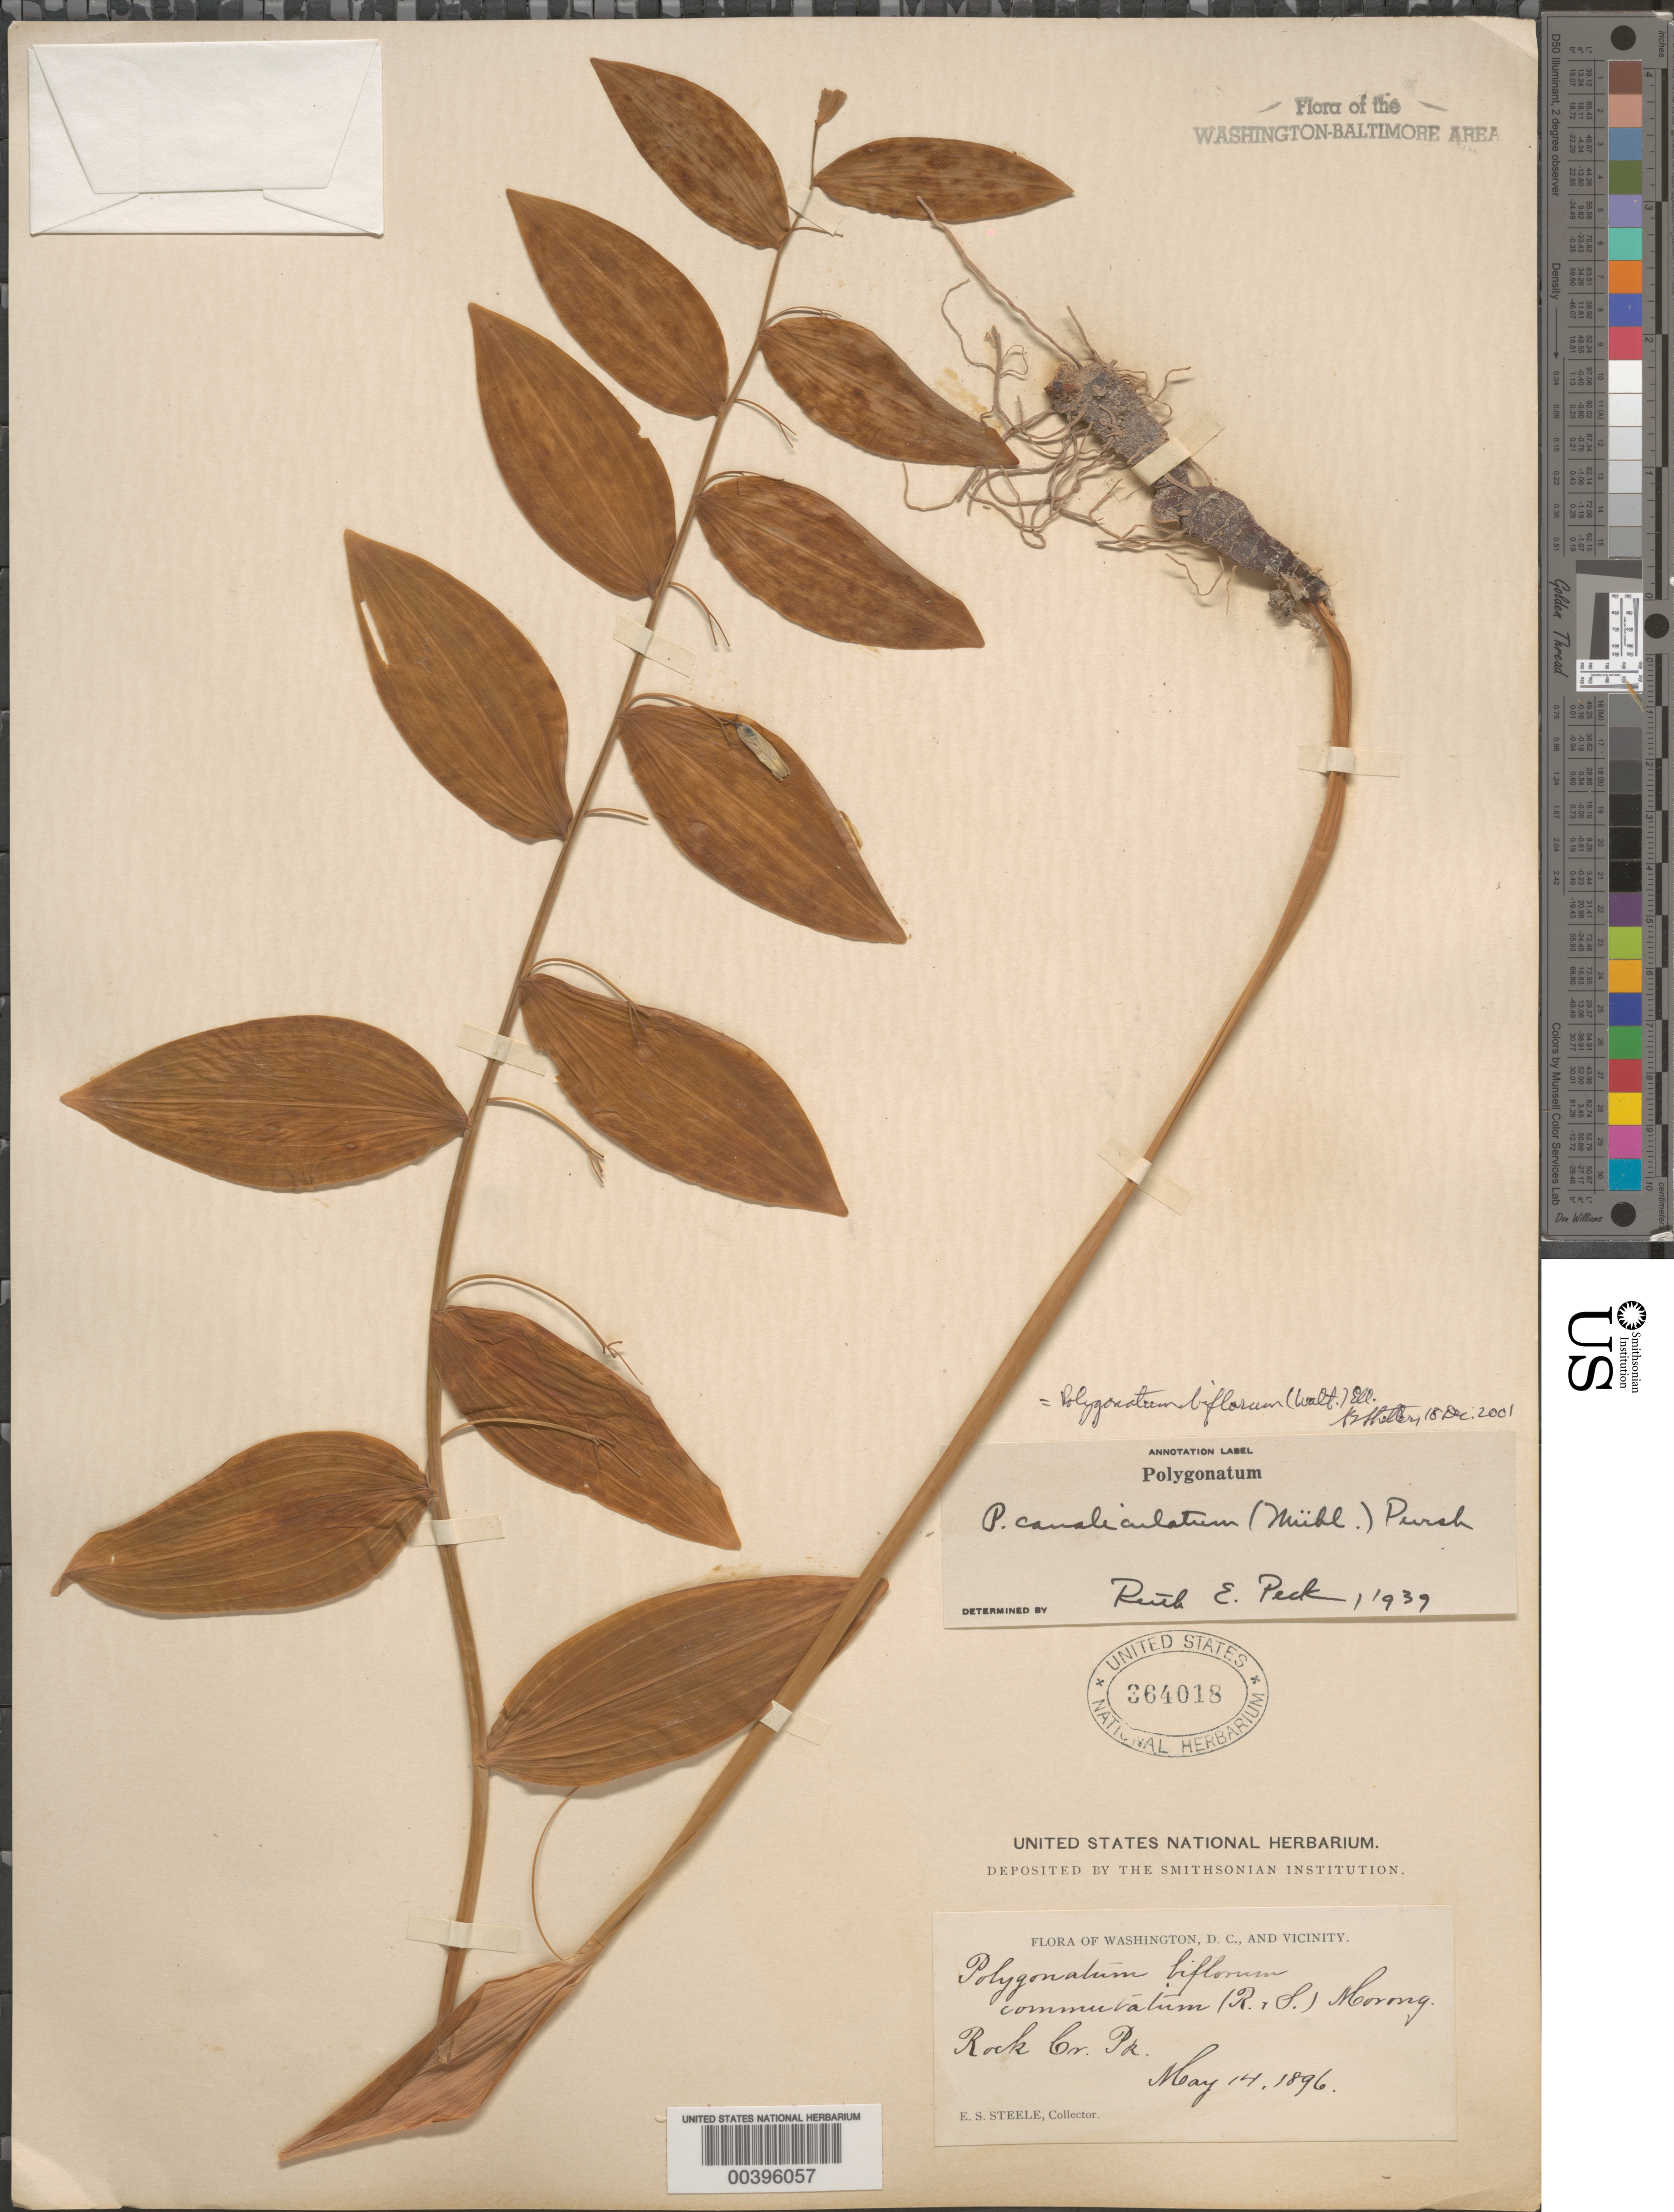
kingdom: Plantae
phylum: Tracheophyta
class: Liliopsida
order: Asparagales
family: Asparagaceae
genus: Polygonatum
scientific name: Polygonatum biflorum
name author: (Walter) Elliott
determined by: Shetler, Stanwyn G., (US), NMNH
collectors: E. Steele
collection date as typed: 14 May 1896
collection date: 1896-05-14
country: United States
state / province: District of Columbia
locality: Rock Creek Park Rock Creek Park and vicinity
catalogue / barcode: US 364018